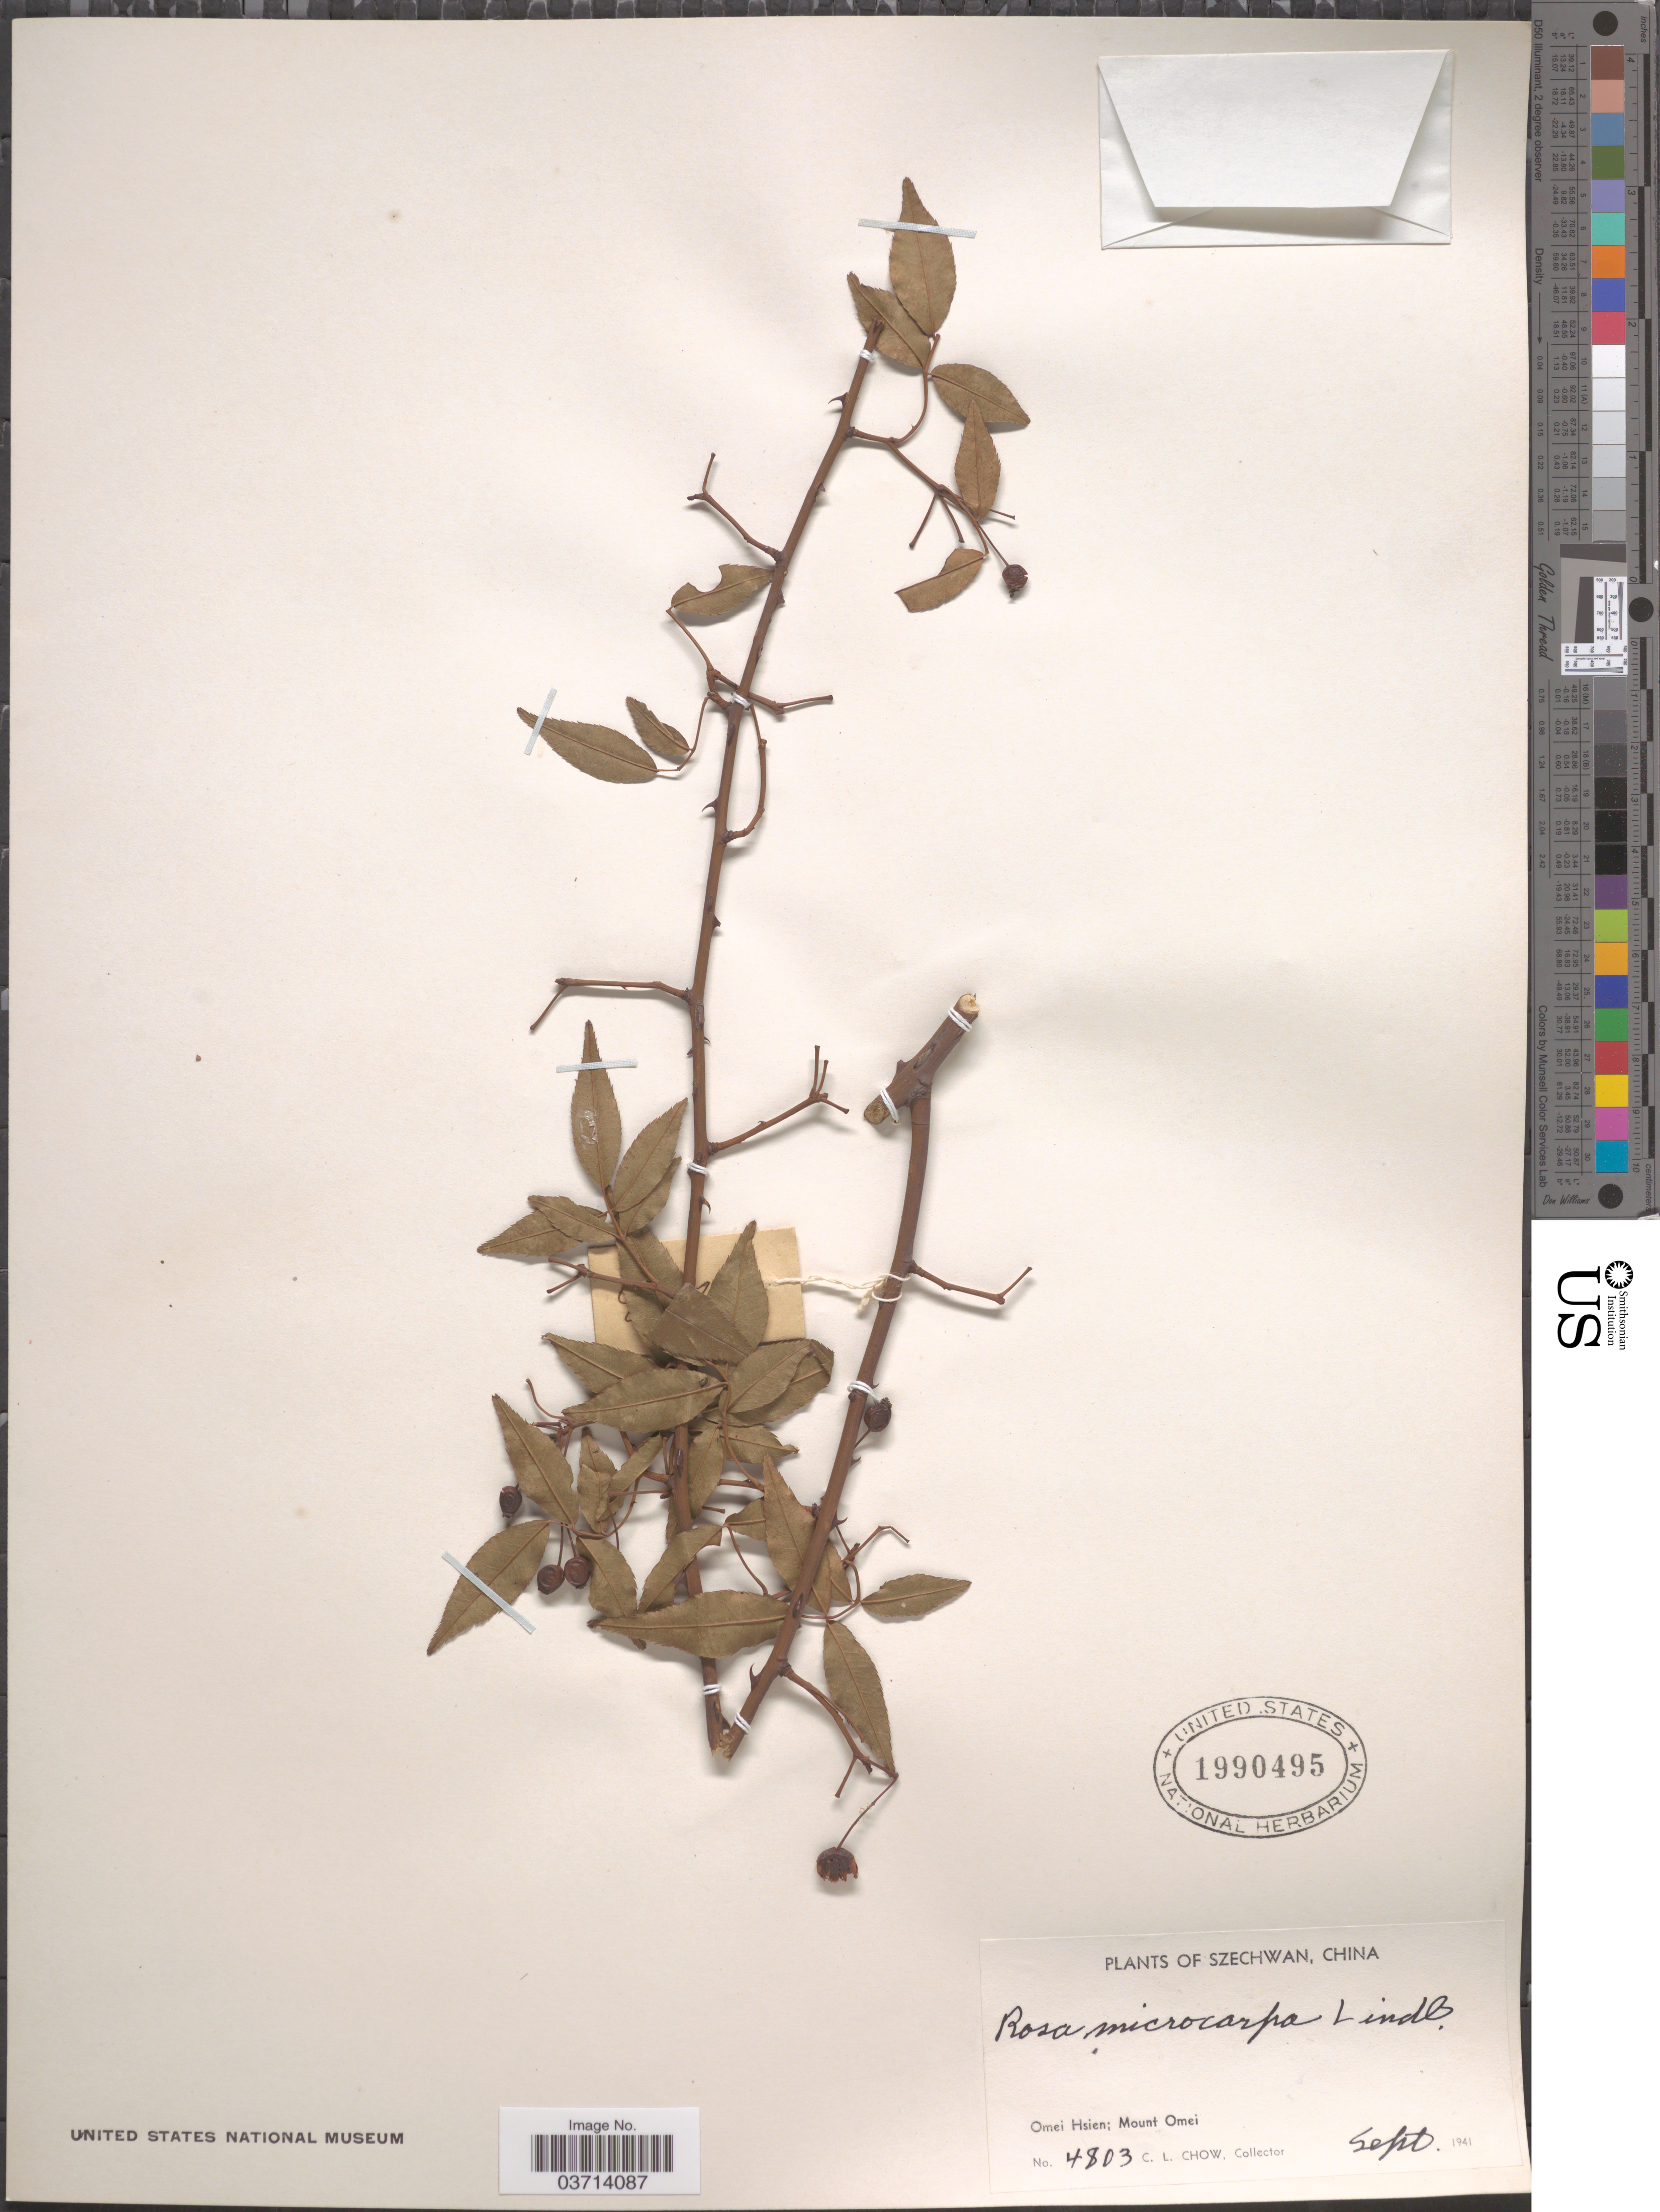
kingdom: Plantae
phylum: Tracheophyta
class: Magnoliopsida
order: Rosales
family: Rosaceae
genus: Rosa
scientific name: Rosa indica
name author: L.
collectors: C. Chow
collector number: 4803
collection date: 1941-09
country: China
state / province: Sichuan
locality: Szechwan. Omei Hsien; Mount Omei.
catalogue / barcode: US 1990495